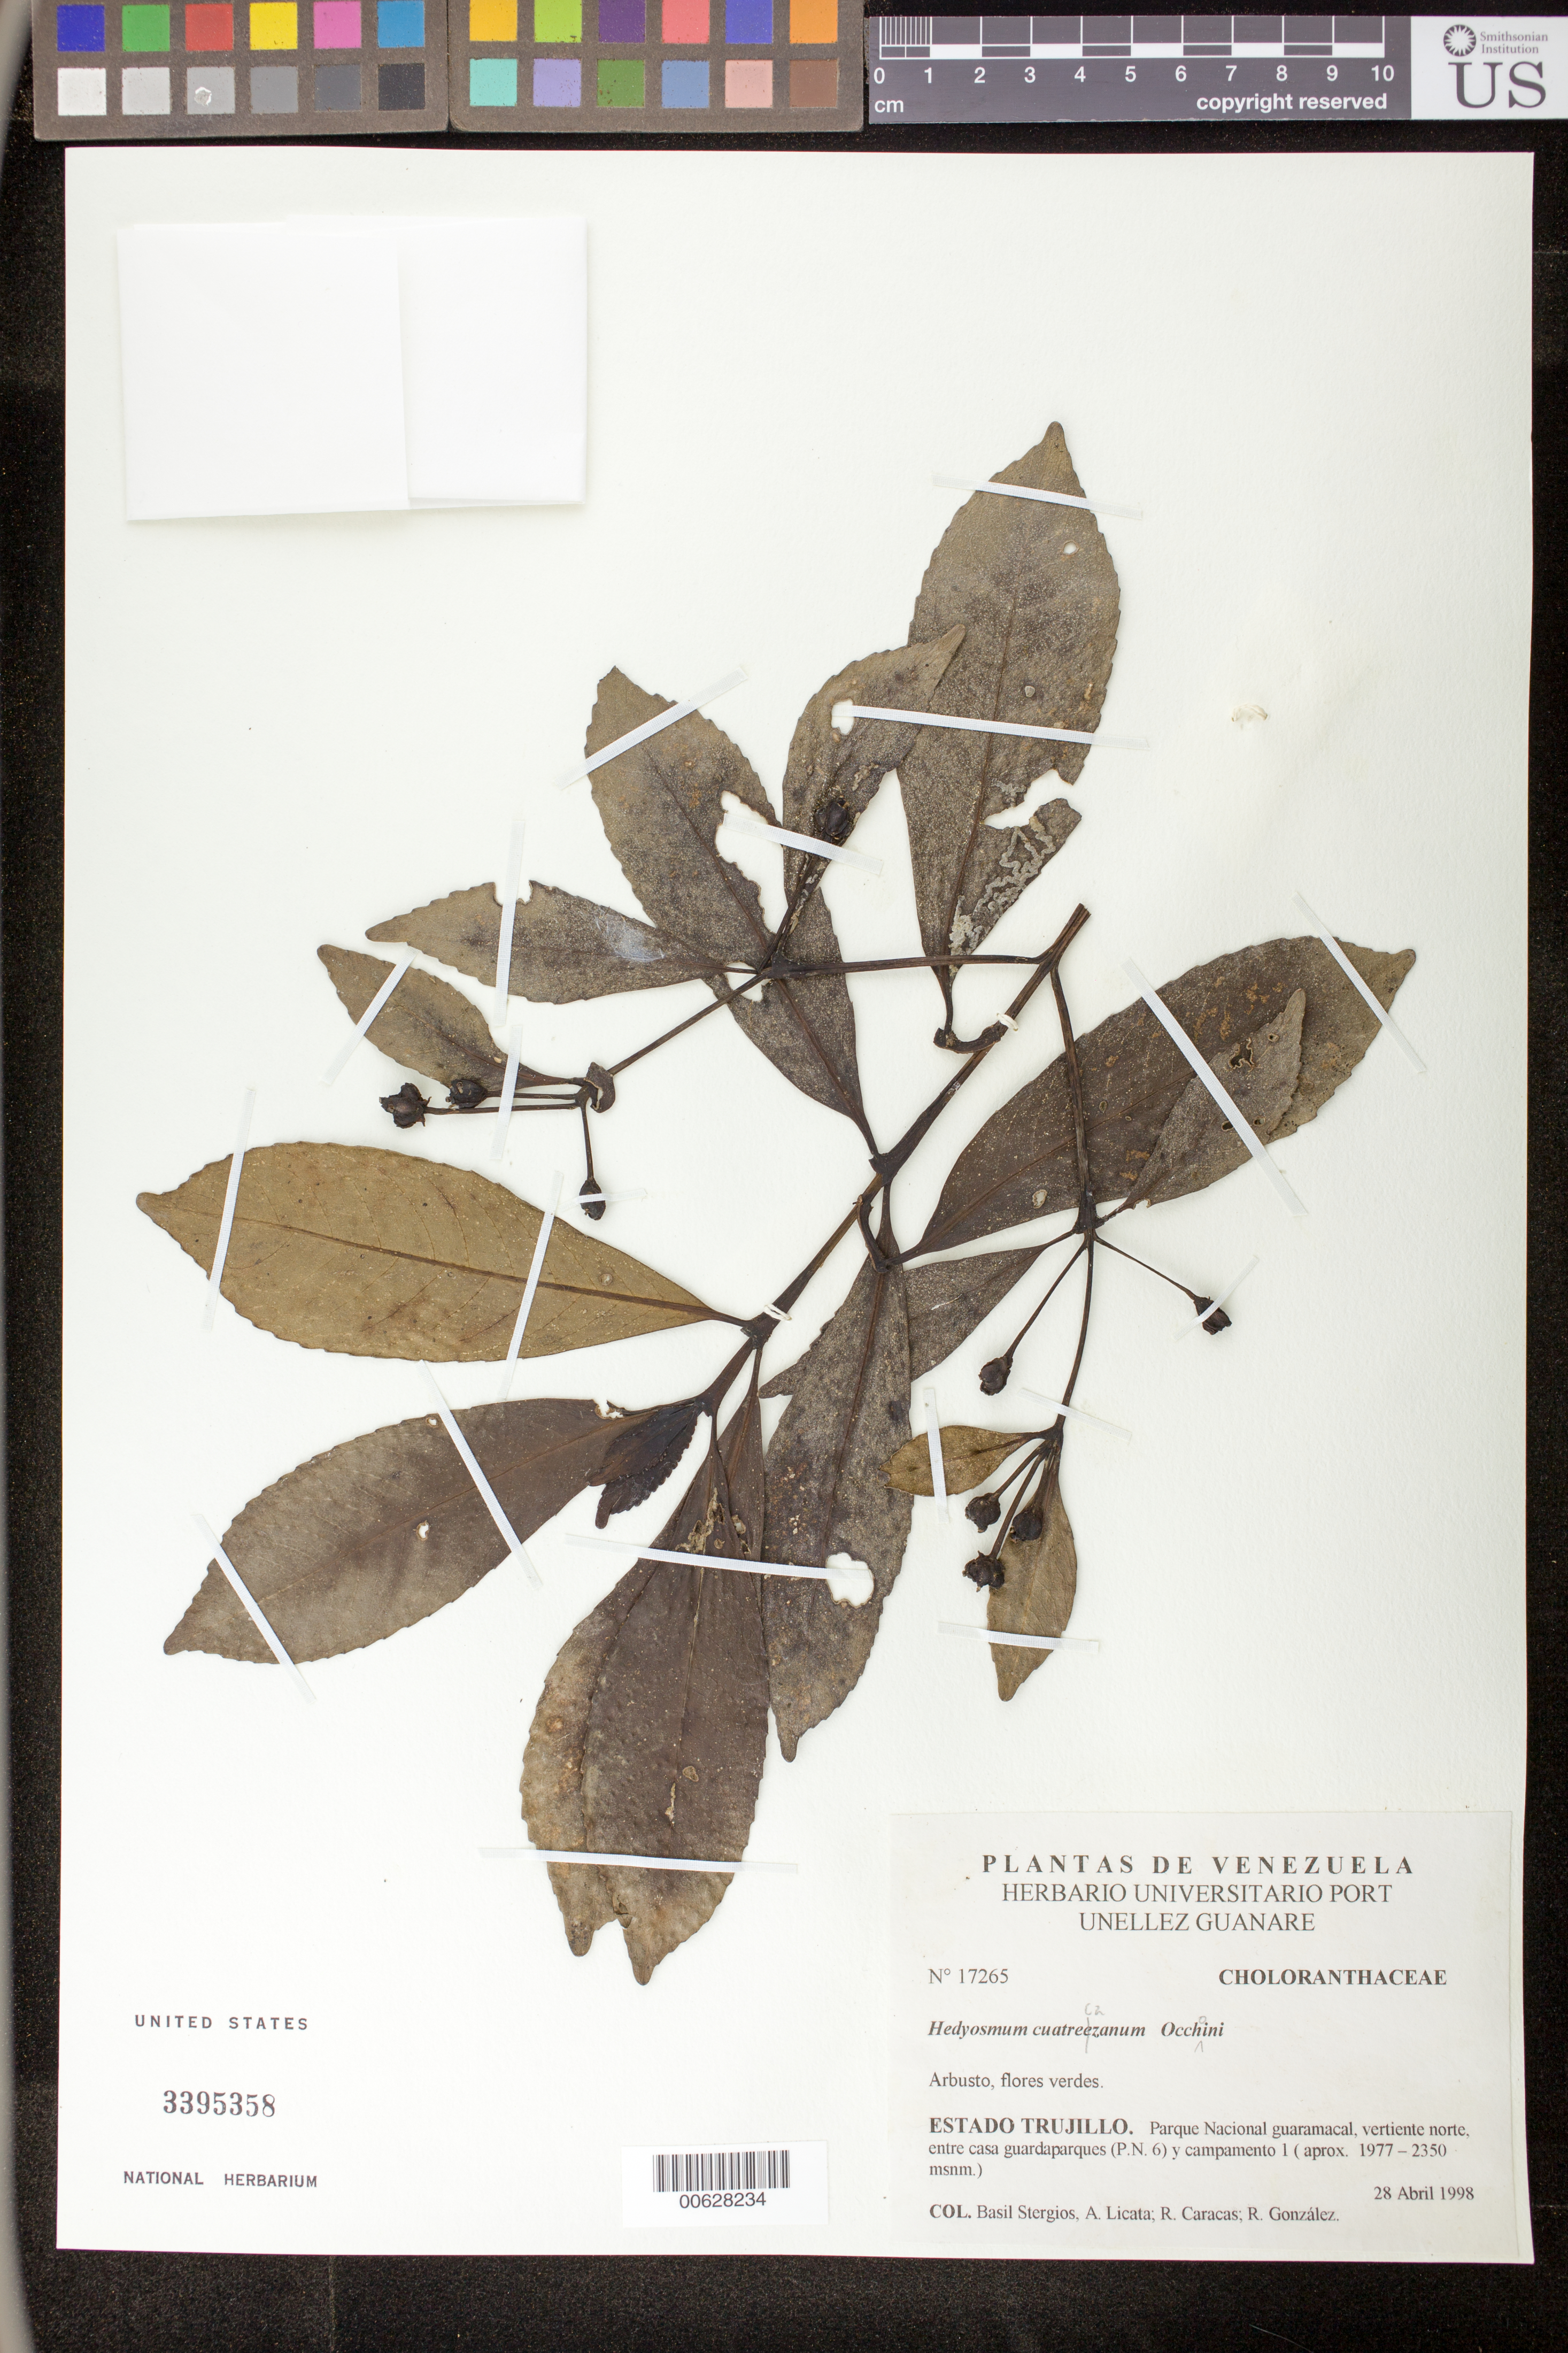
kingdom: Plantae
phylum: Tracheophyta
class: Magnoliopsida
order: Chloranthales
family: Chloranthaceae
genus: Hedyosmum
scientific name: Hedyosmum cuatrecazanum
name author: Occhioni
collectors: B. G. Stergios, A. Licata, R. Caracas & R. González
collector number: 17265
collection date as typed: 28 Apr 1998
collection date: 1998-04-28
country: Venezuela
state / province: Trujillo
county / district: Boconó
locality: Parque Nacional Guaramacal, vertiente N, entre casa guardaparques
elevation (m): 1977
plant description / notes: PORT, US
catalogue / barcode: US 3395358